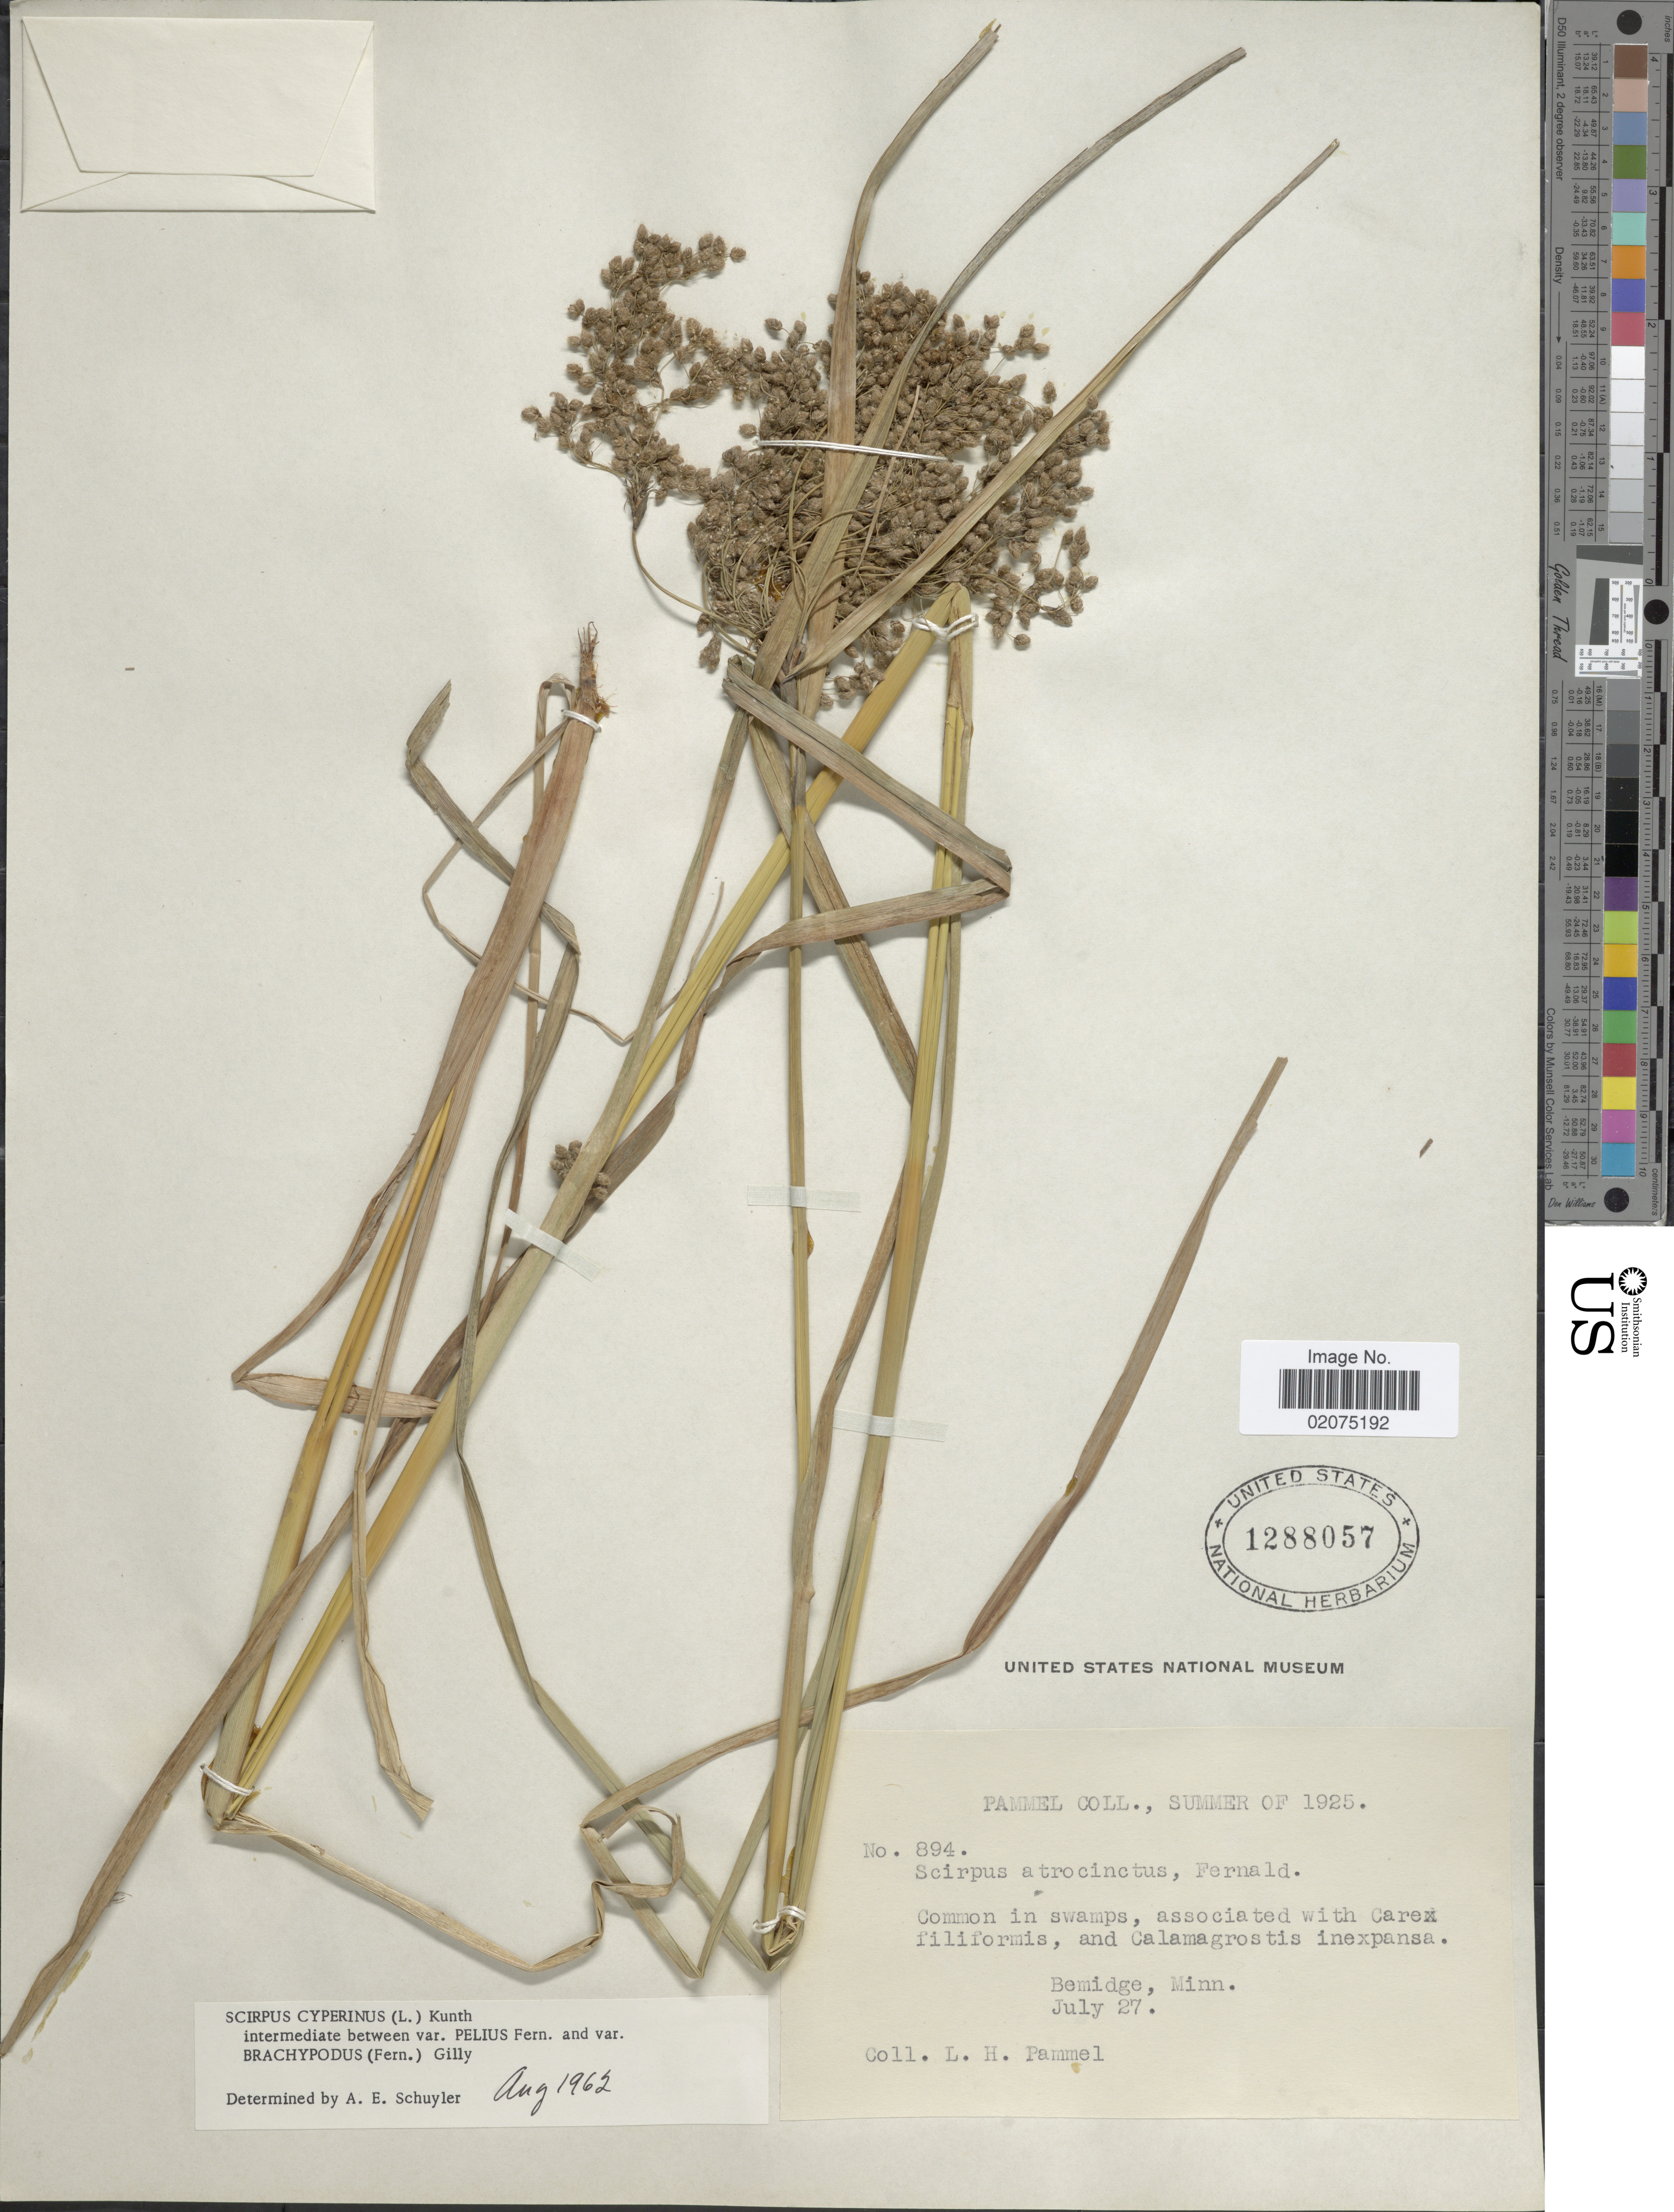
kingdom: Plantae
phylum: Tracheophyta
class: Liliopsida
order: Poales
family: Cyperaceae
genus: Scirpus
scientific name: Scirpus cyperinus (L.) Kunth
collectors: L. Pammel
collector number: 894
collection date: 1925-07-27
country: United States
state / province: Minnesota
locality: Bemidge, Minn.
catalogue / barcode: US 1288057